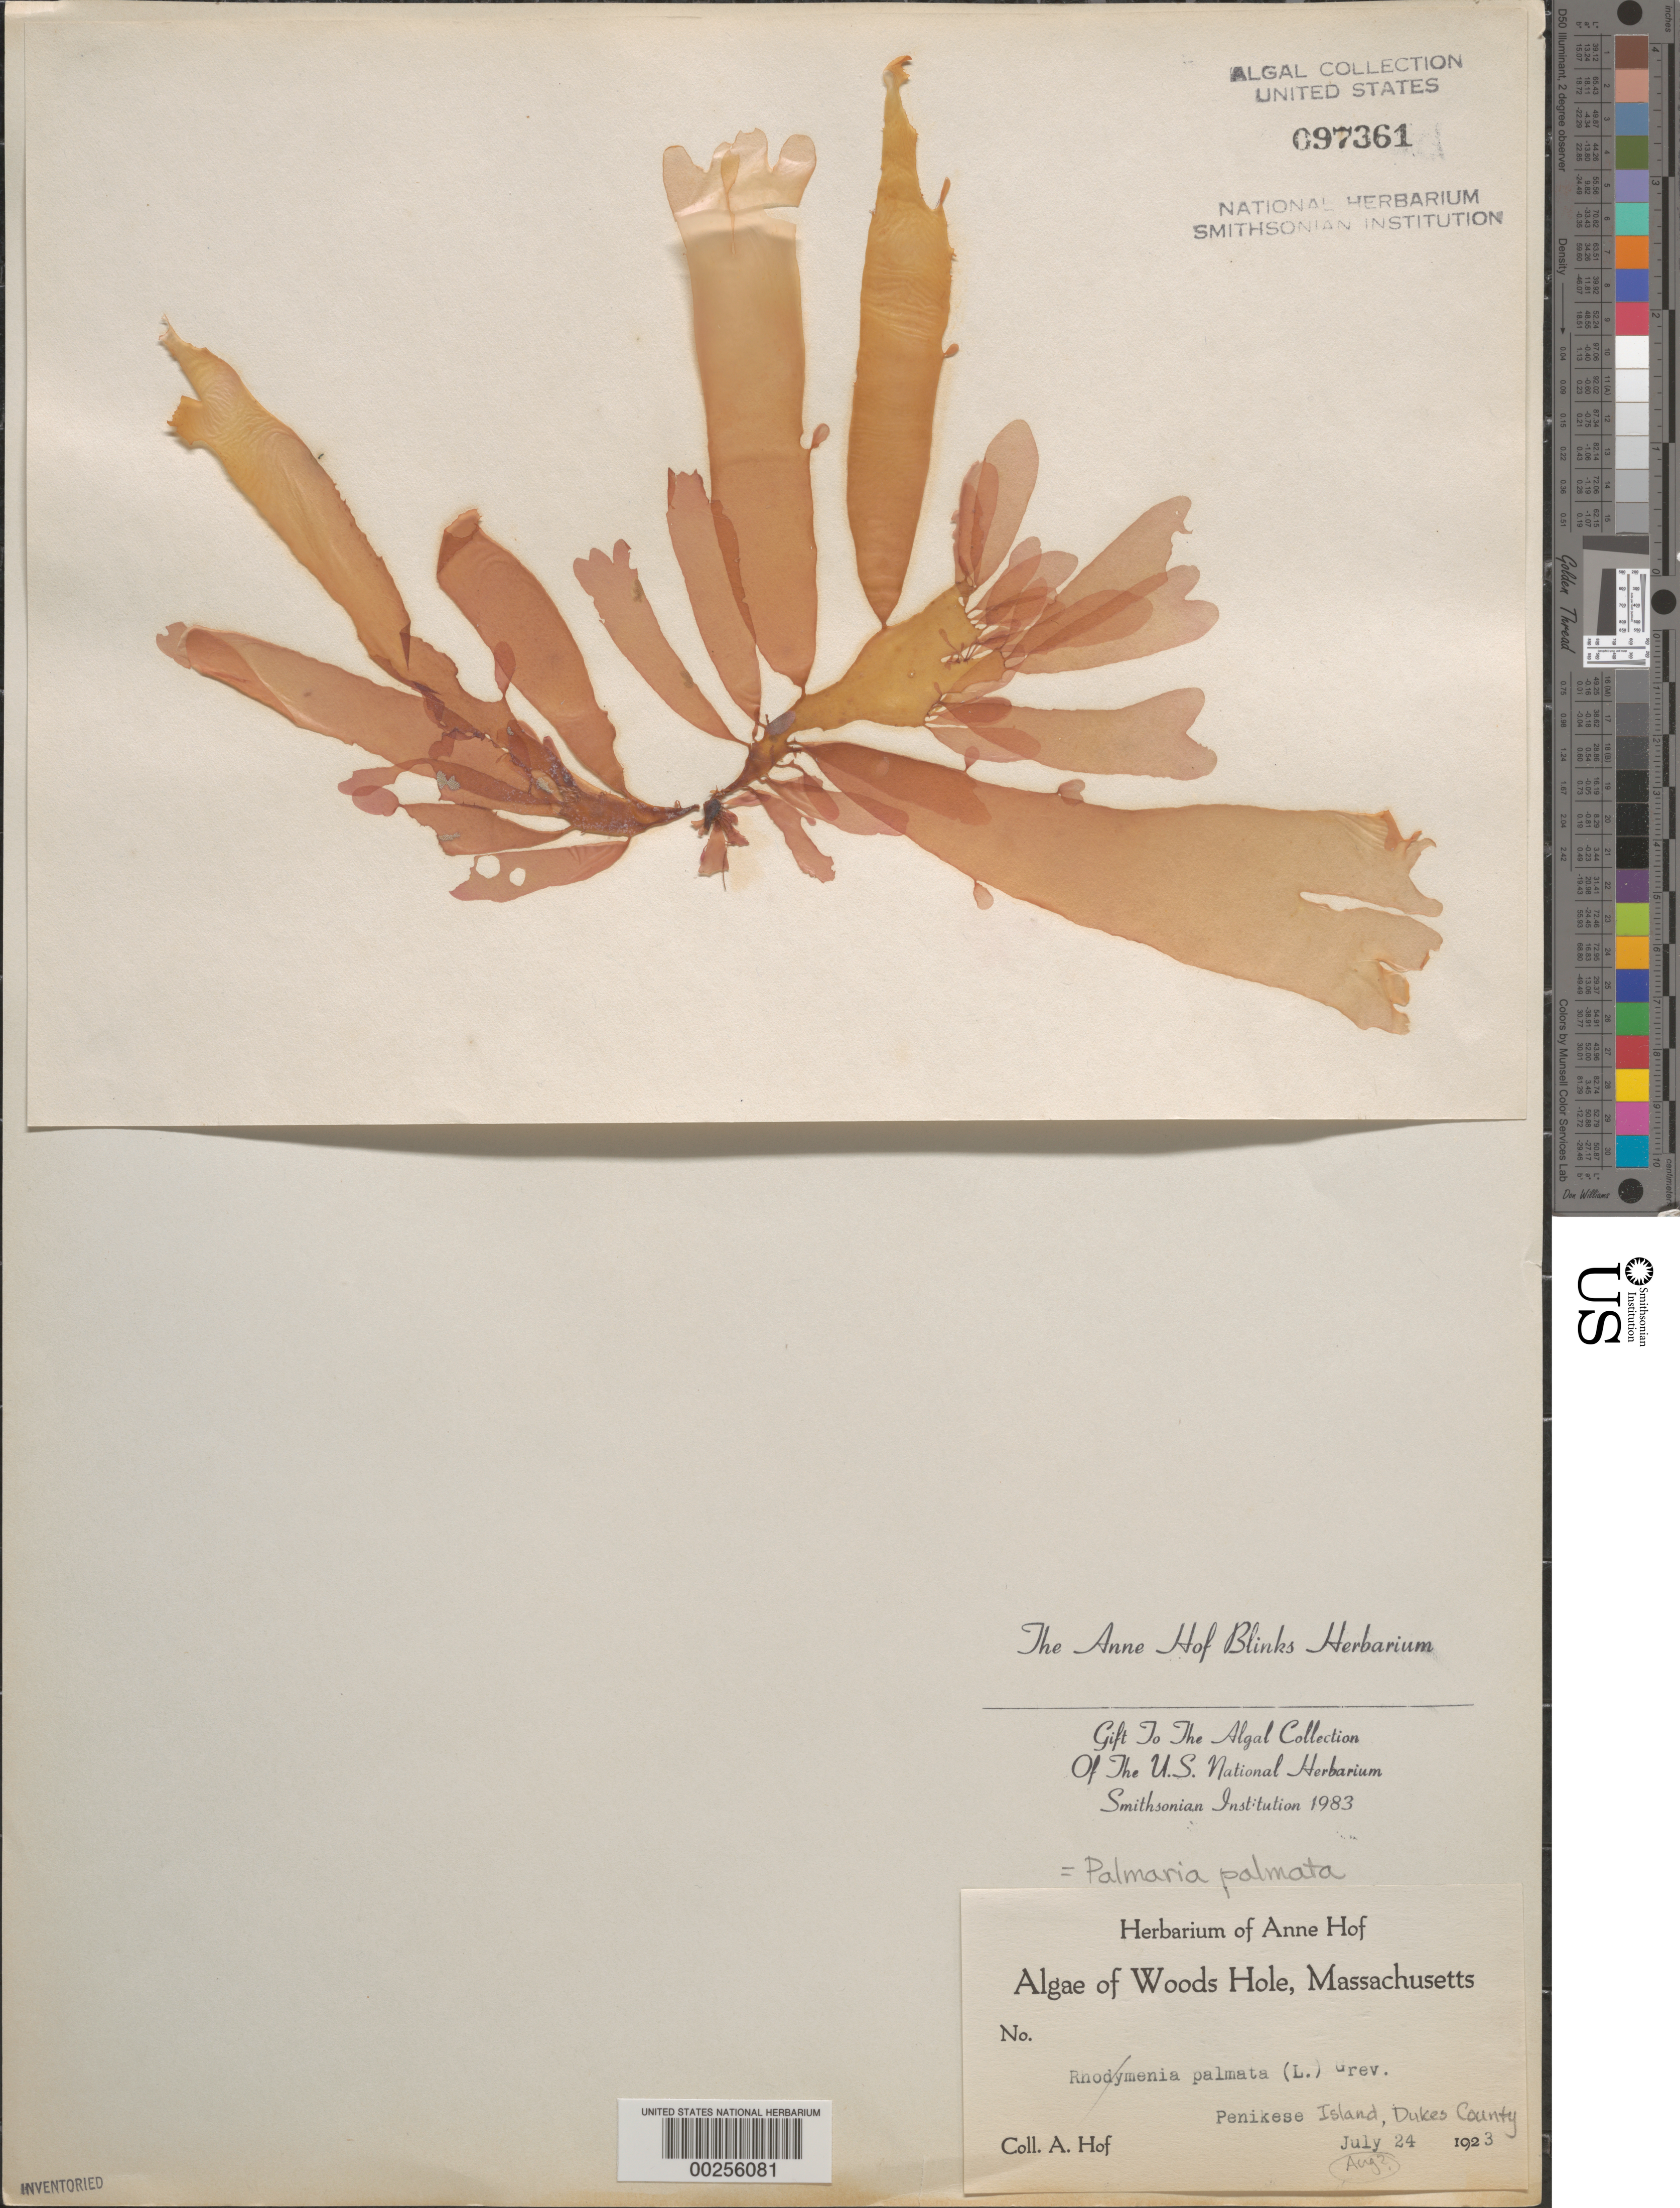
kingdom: Plantae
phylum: Rhodophyta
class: Florideophyceae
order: Palmariales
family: Palmariaceae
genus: Palmaria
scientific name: Palmaria palmata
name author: (L.) F. Weber & D. Mohr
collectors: A. Blinks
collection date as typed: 24 Jul 1923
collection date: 1923-07-24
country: United States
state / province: Massachusetts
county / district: Dukes County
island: Penikese Island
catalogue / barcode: US 97361